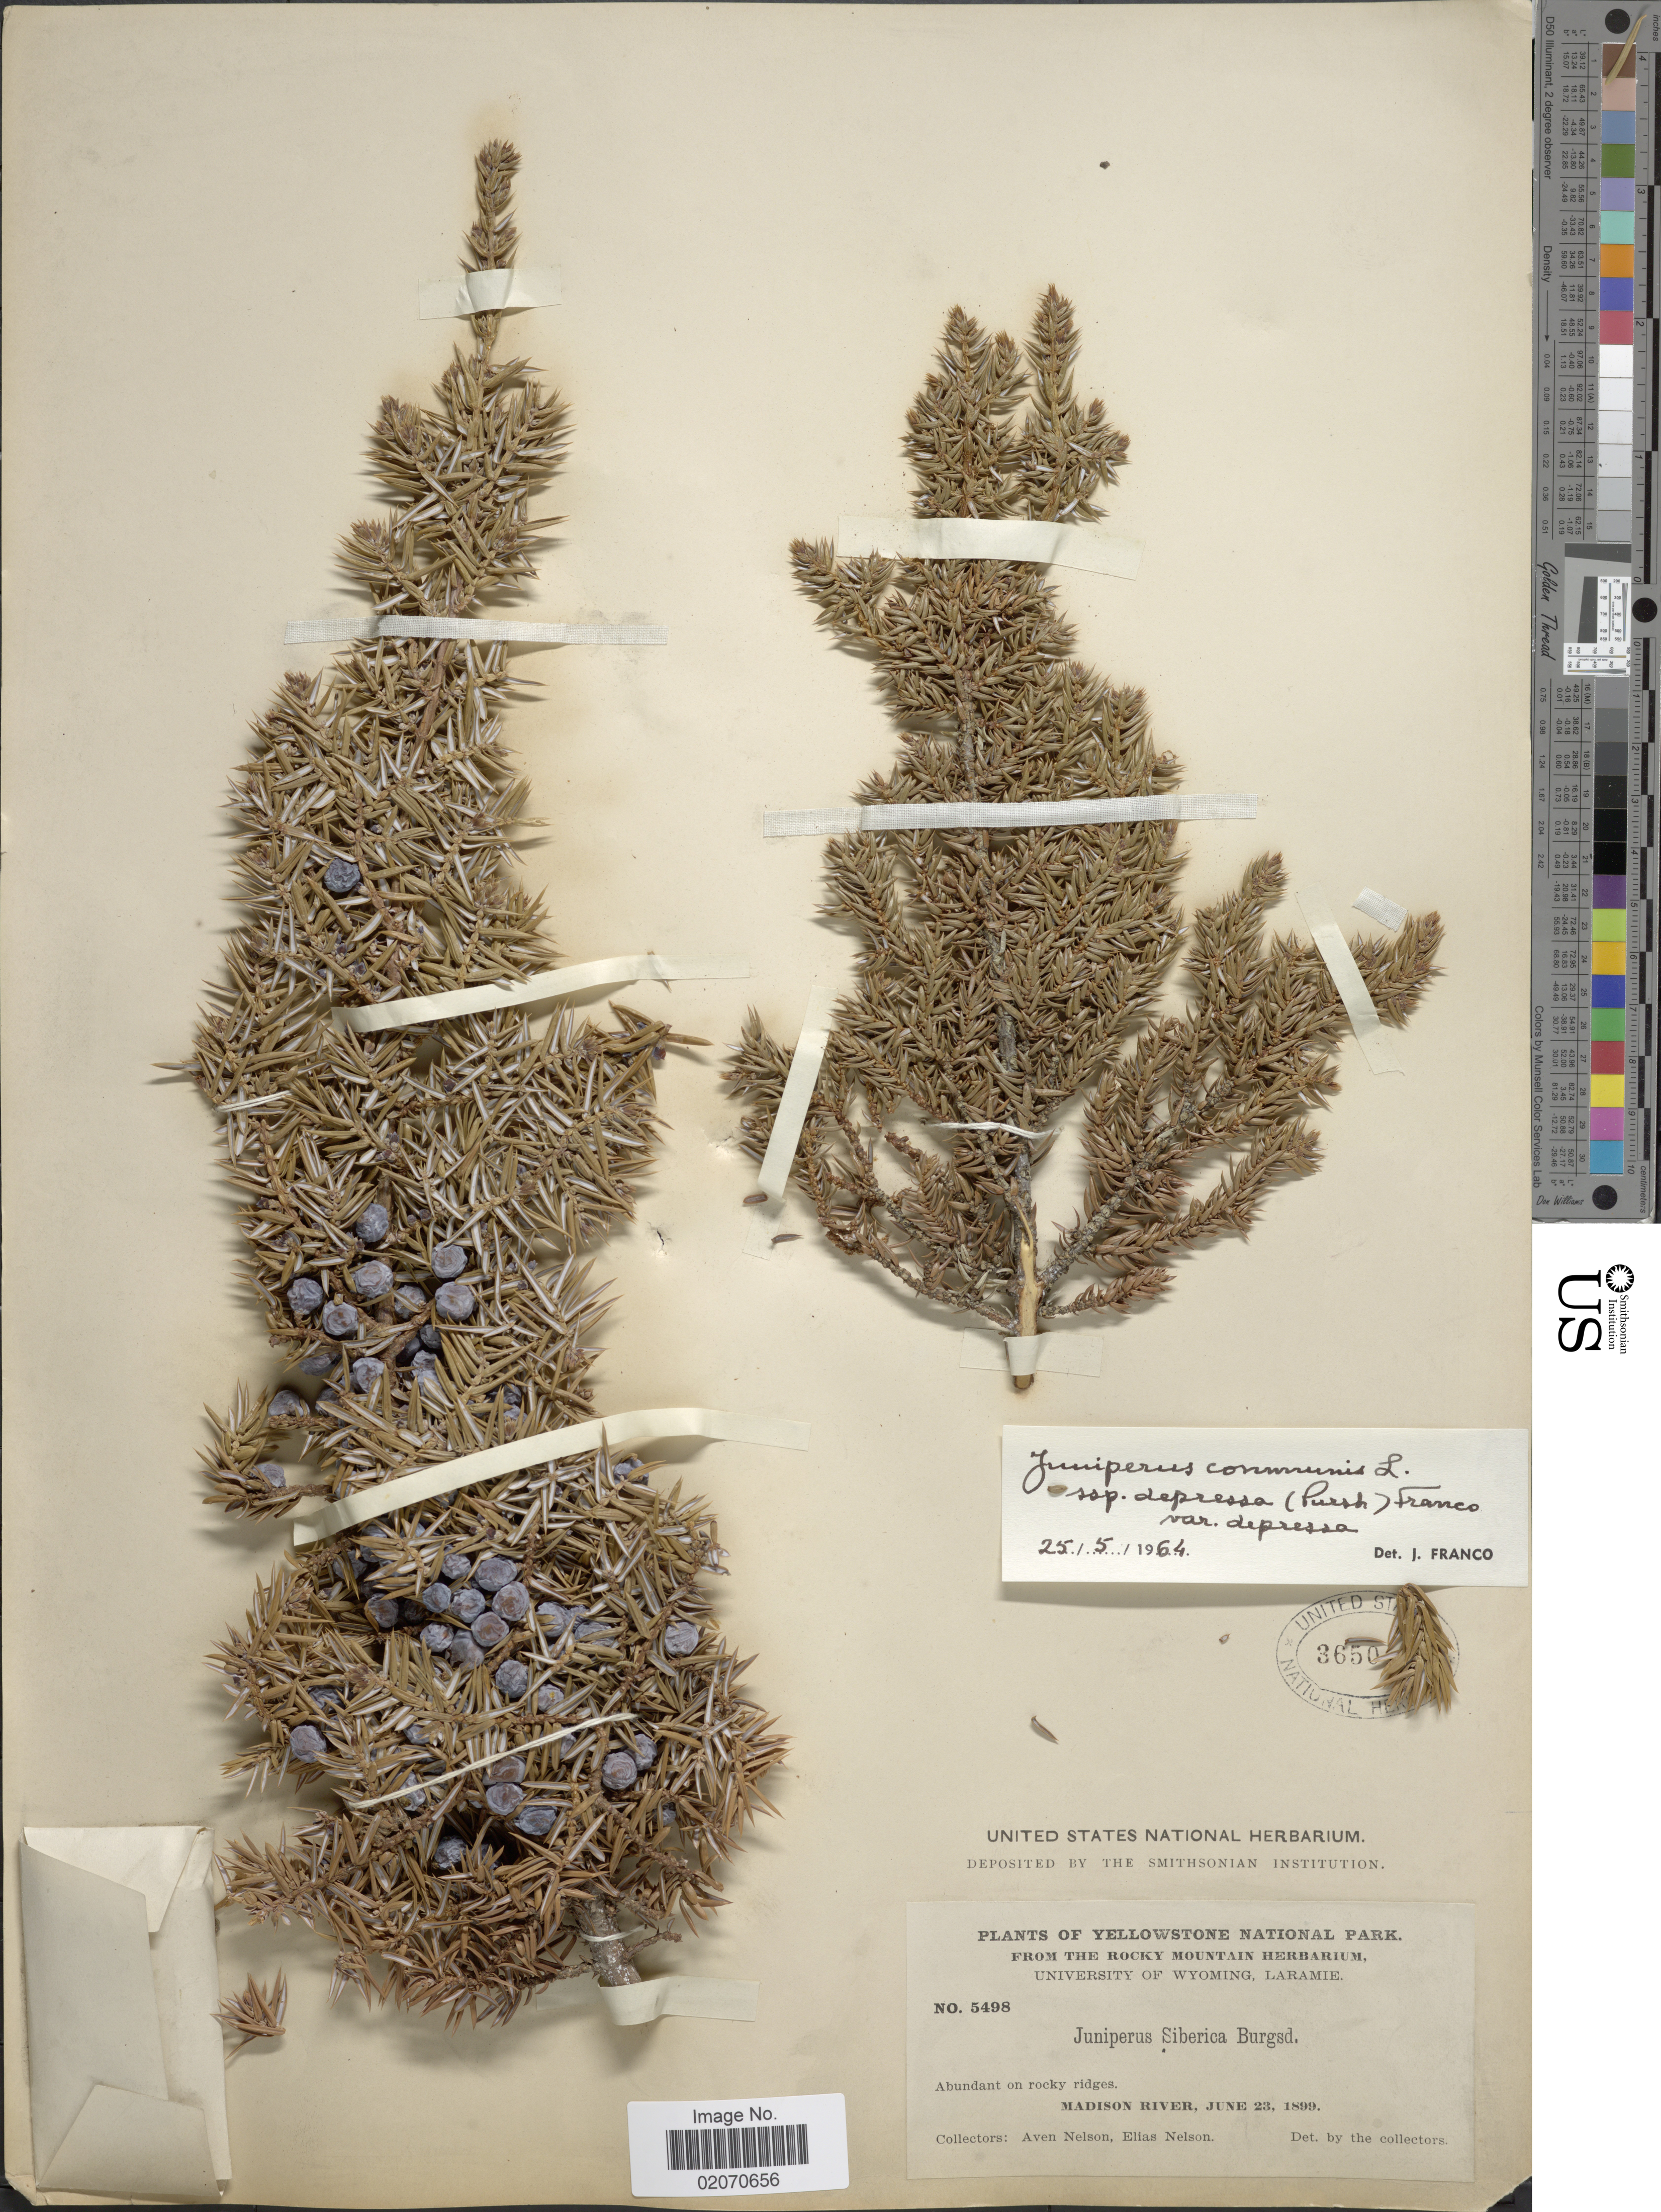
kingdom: Plantae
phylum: Tracheophyta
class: Pinopsida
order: Pinales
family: Cupressaceae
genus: Juniperus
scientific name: Juniperus communis var. depressa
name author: Pursh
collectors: A. Nelson & E. Nelson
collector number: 5498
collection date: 1899-06-23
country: United States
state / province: Wyoming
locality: Yellowstone National Park, Madison River